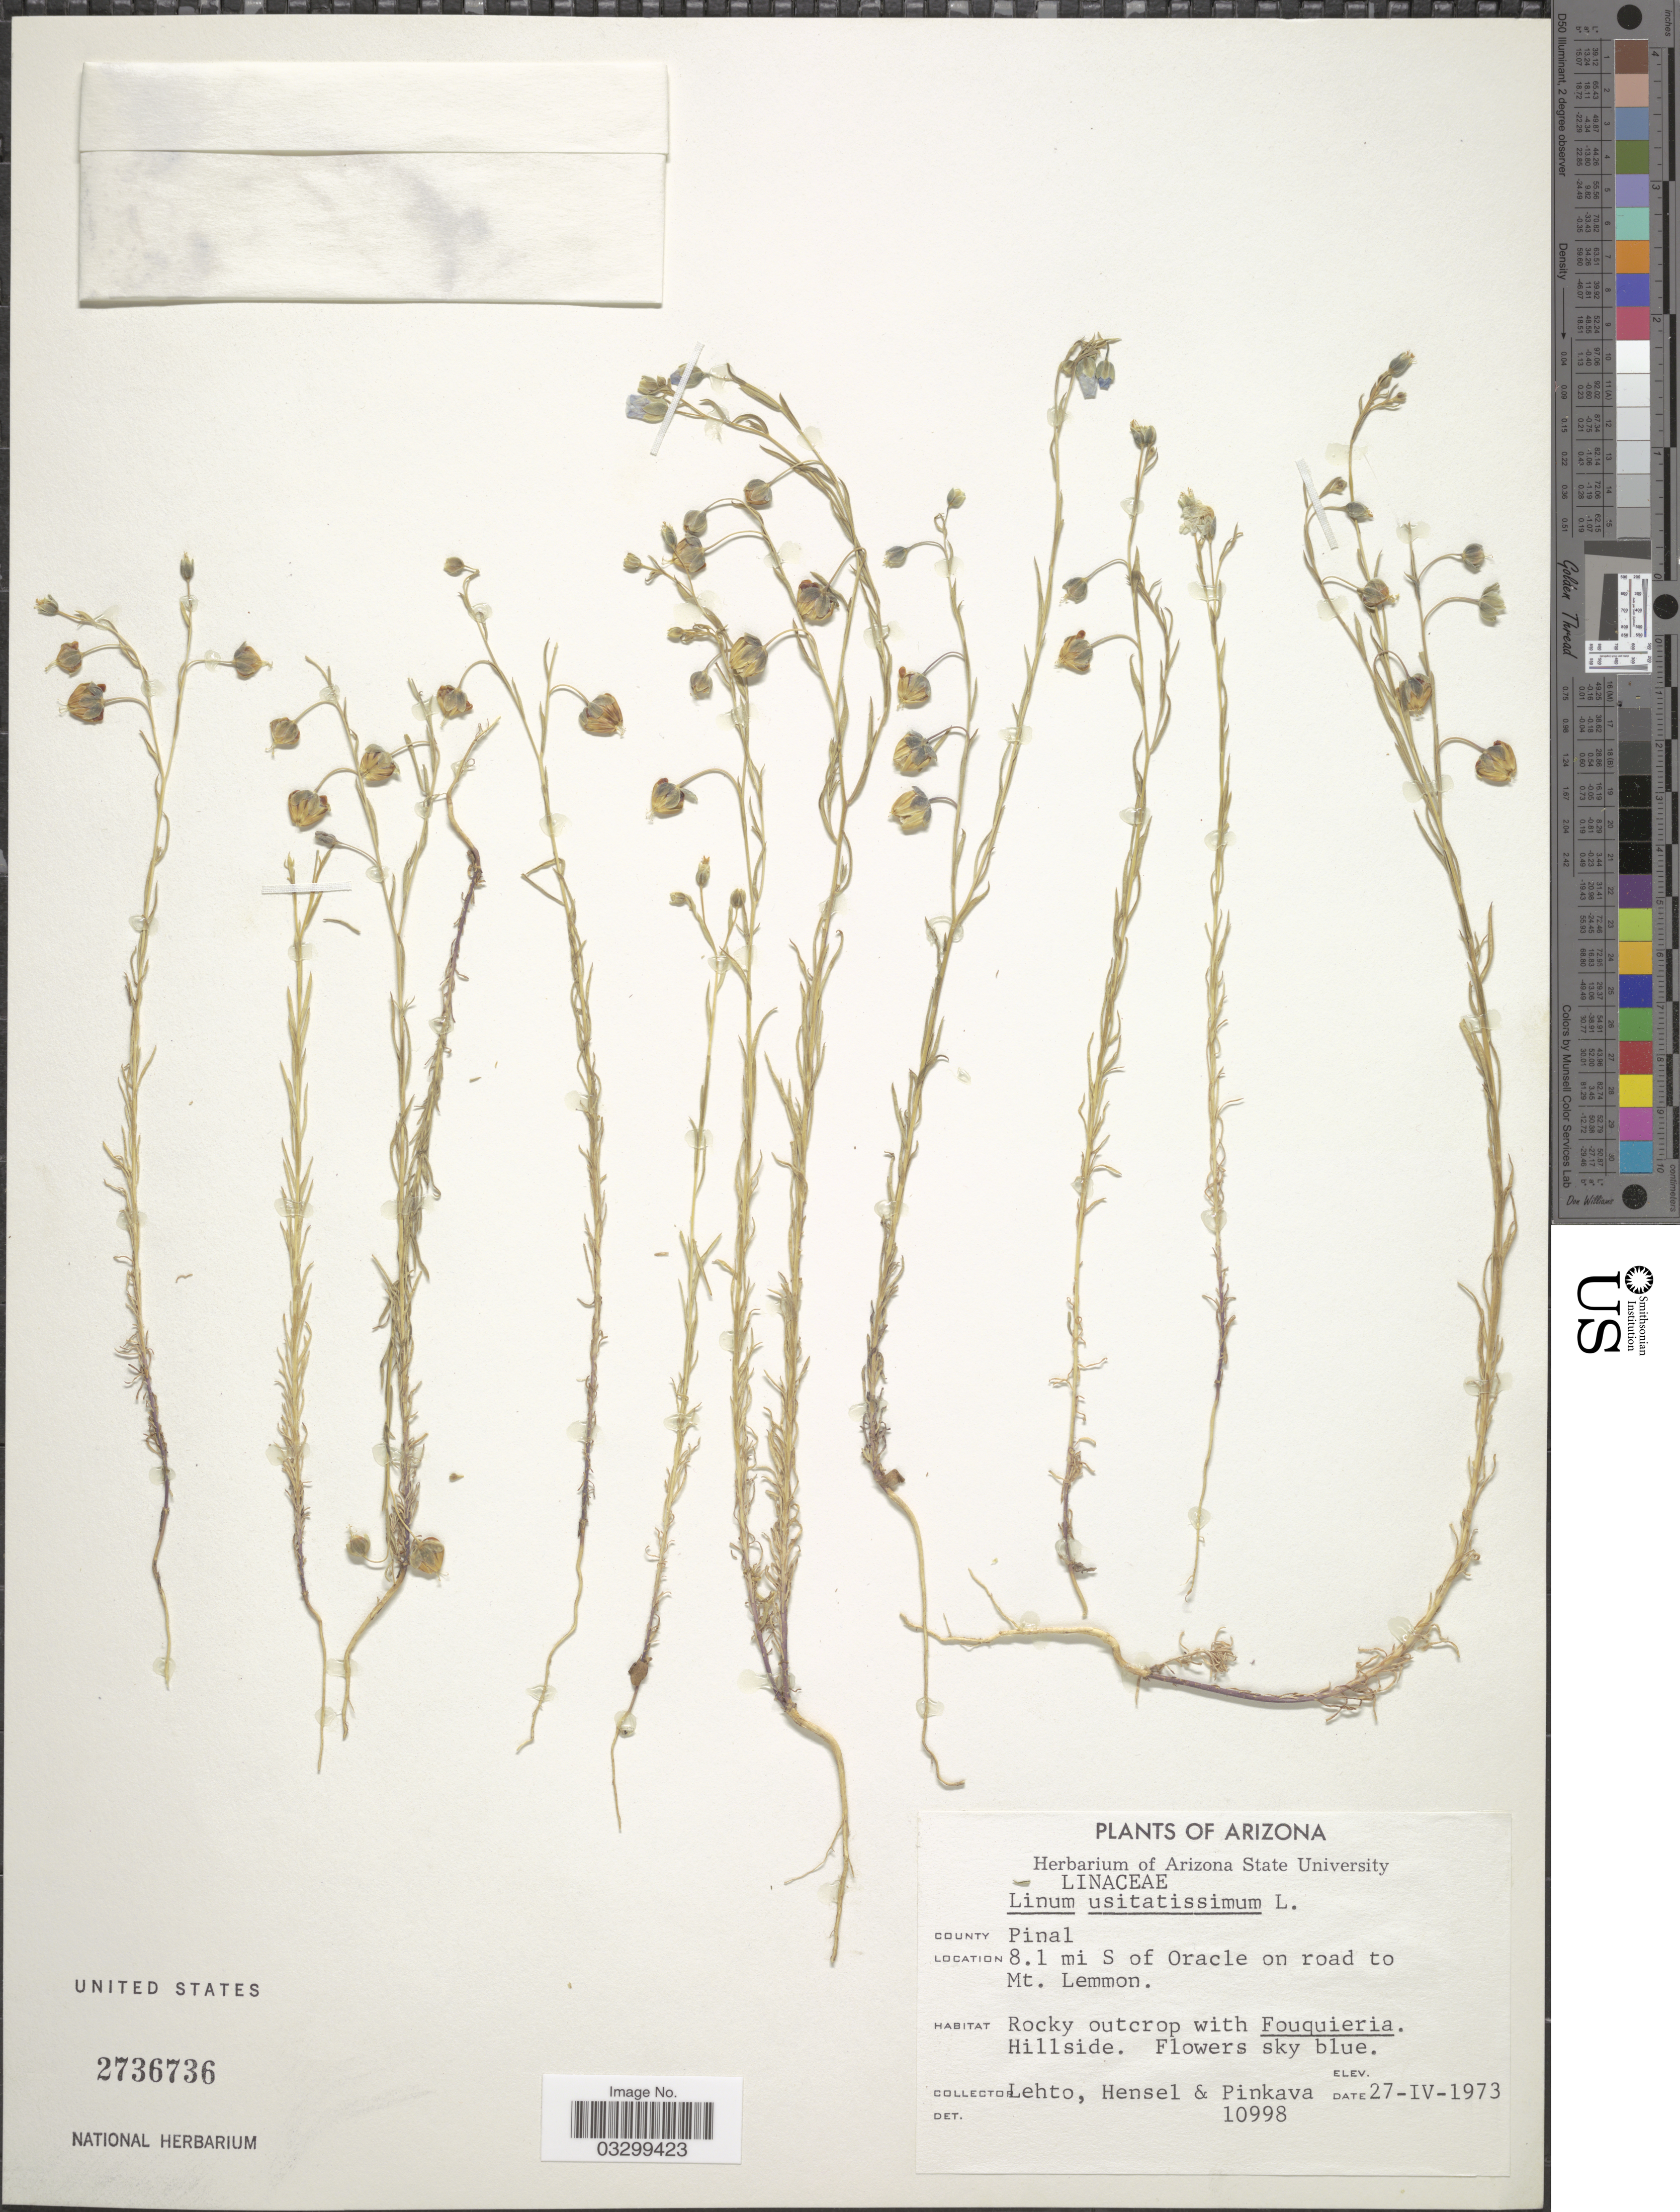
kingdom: Plantae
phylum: Tracheophyta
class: Magnoliopsida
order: Malpighiales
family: Linaceae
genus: Linum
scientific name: Linum usitatissimum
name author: L.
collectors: -. Lehto, -. Hensel & -. Pinkava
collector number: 10998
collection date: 1973-04-27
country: United States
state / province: Arizona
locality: County Pinal. 8.1 mi S of Oracle on road to Mt. Lemmon.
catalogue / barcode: US 2736736